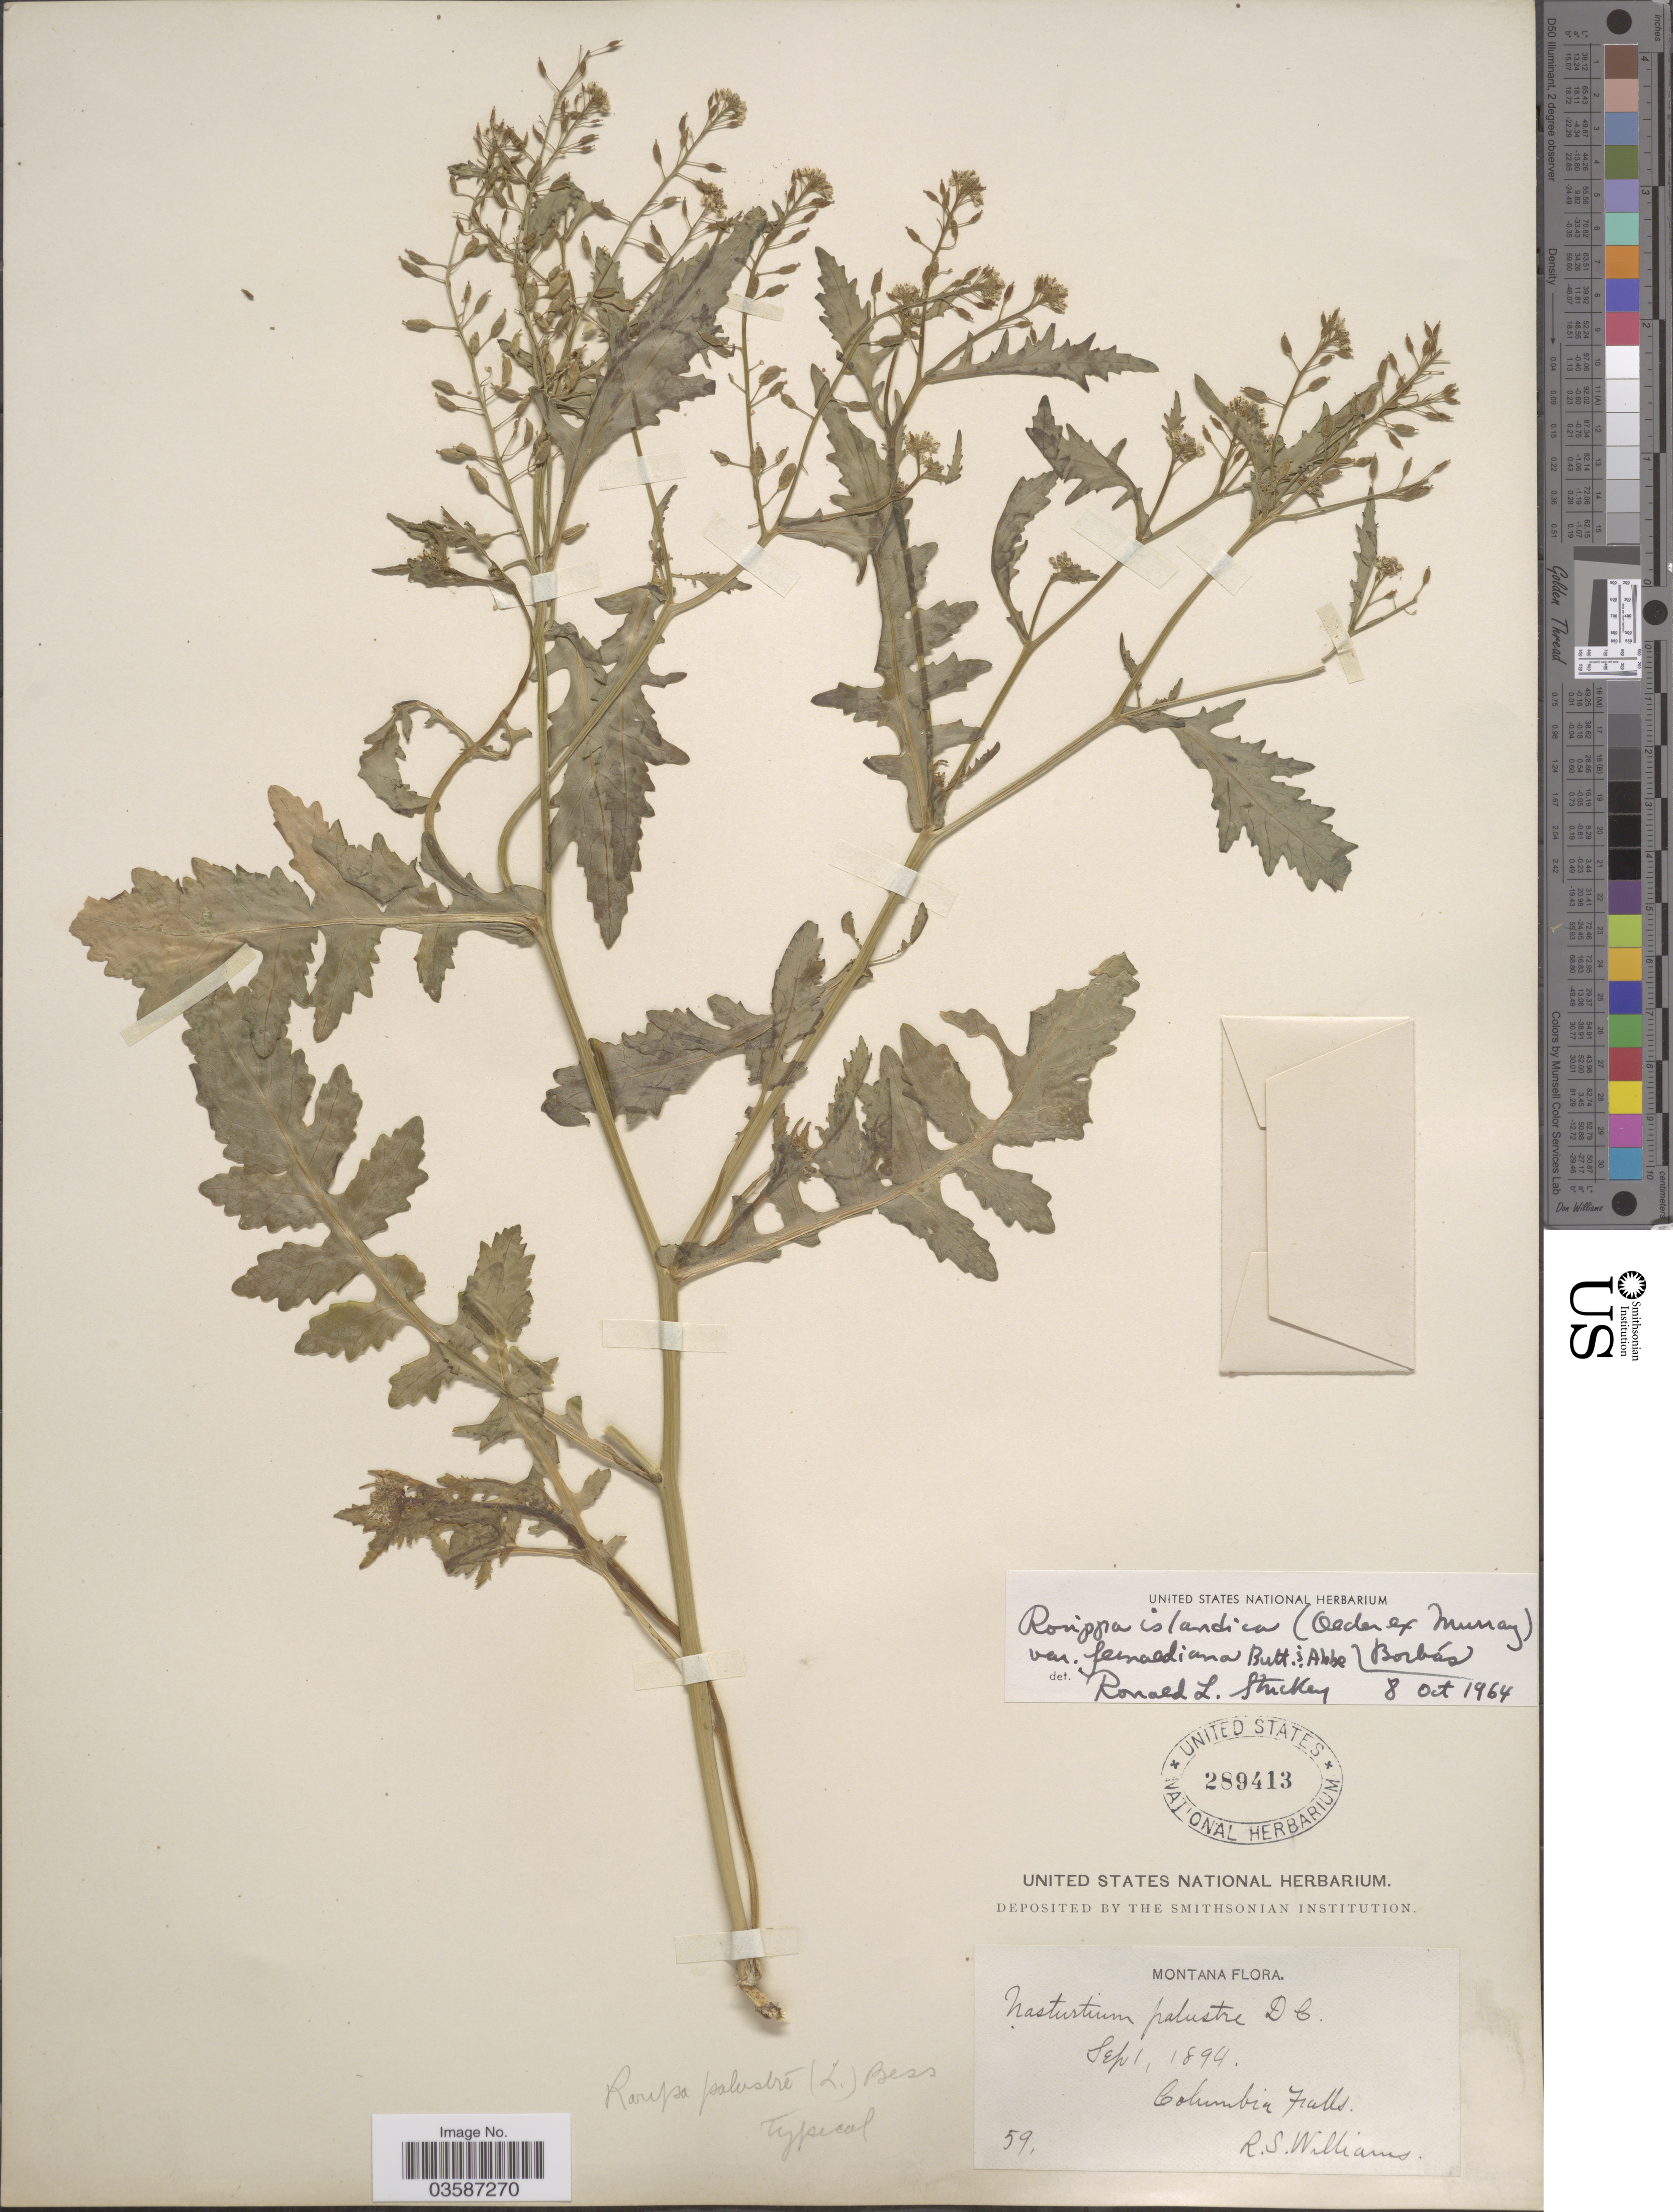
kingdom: Plantae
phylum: Tracheophyta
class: Magnoliopsida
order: Brassicales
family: Brassicaceae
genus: Rorippa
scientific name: Rorippa islandica var. fernaldiana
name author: Butters & Abbe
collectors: R. S. Williams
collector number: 59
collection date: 1894-09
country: United States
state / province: Montana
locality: Columbia Falls.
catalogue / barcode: US 289413